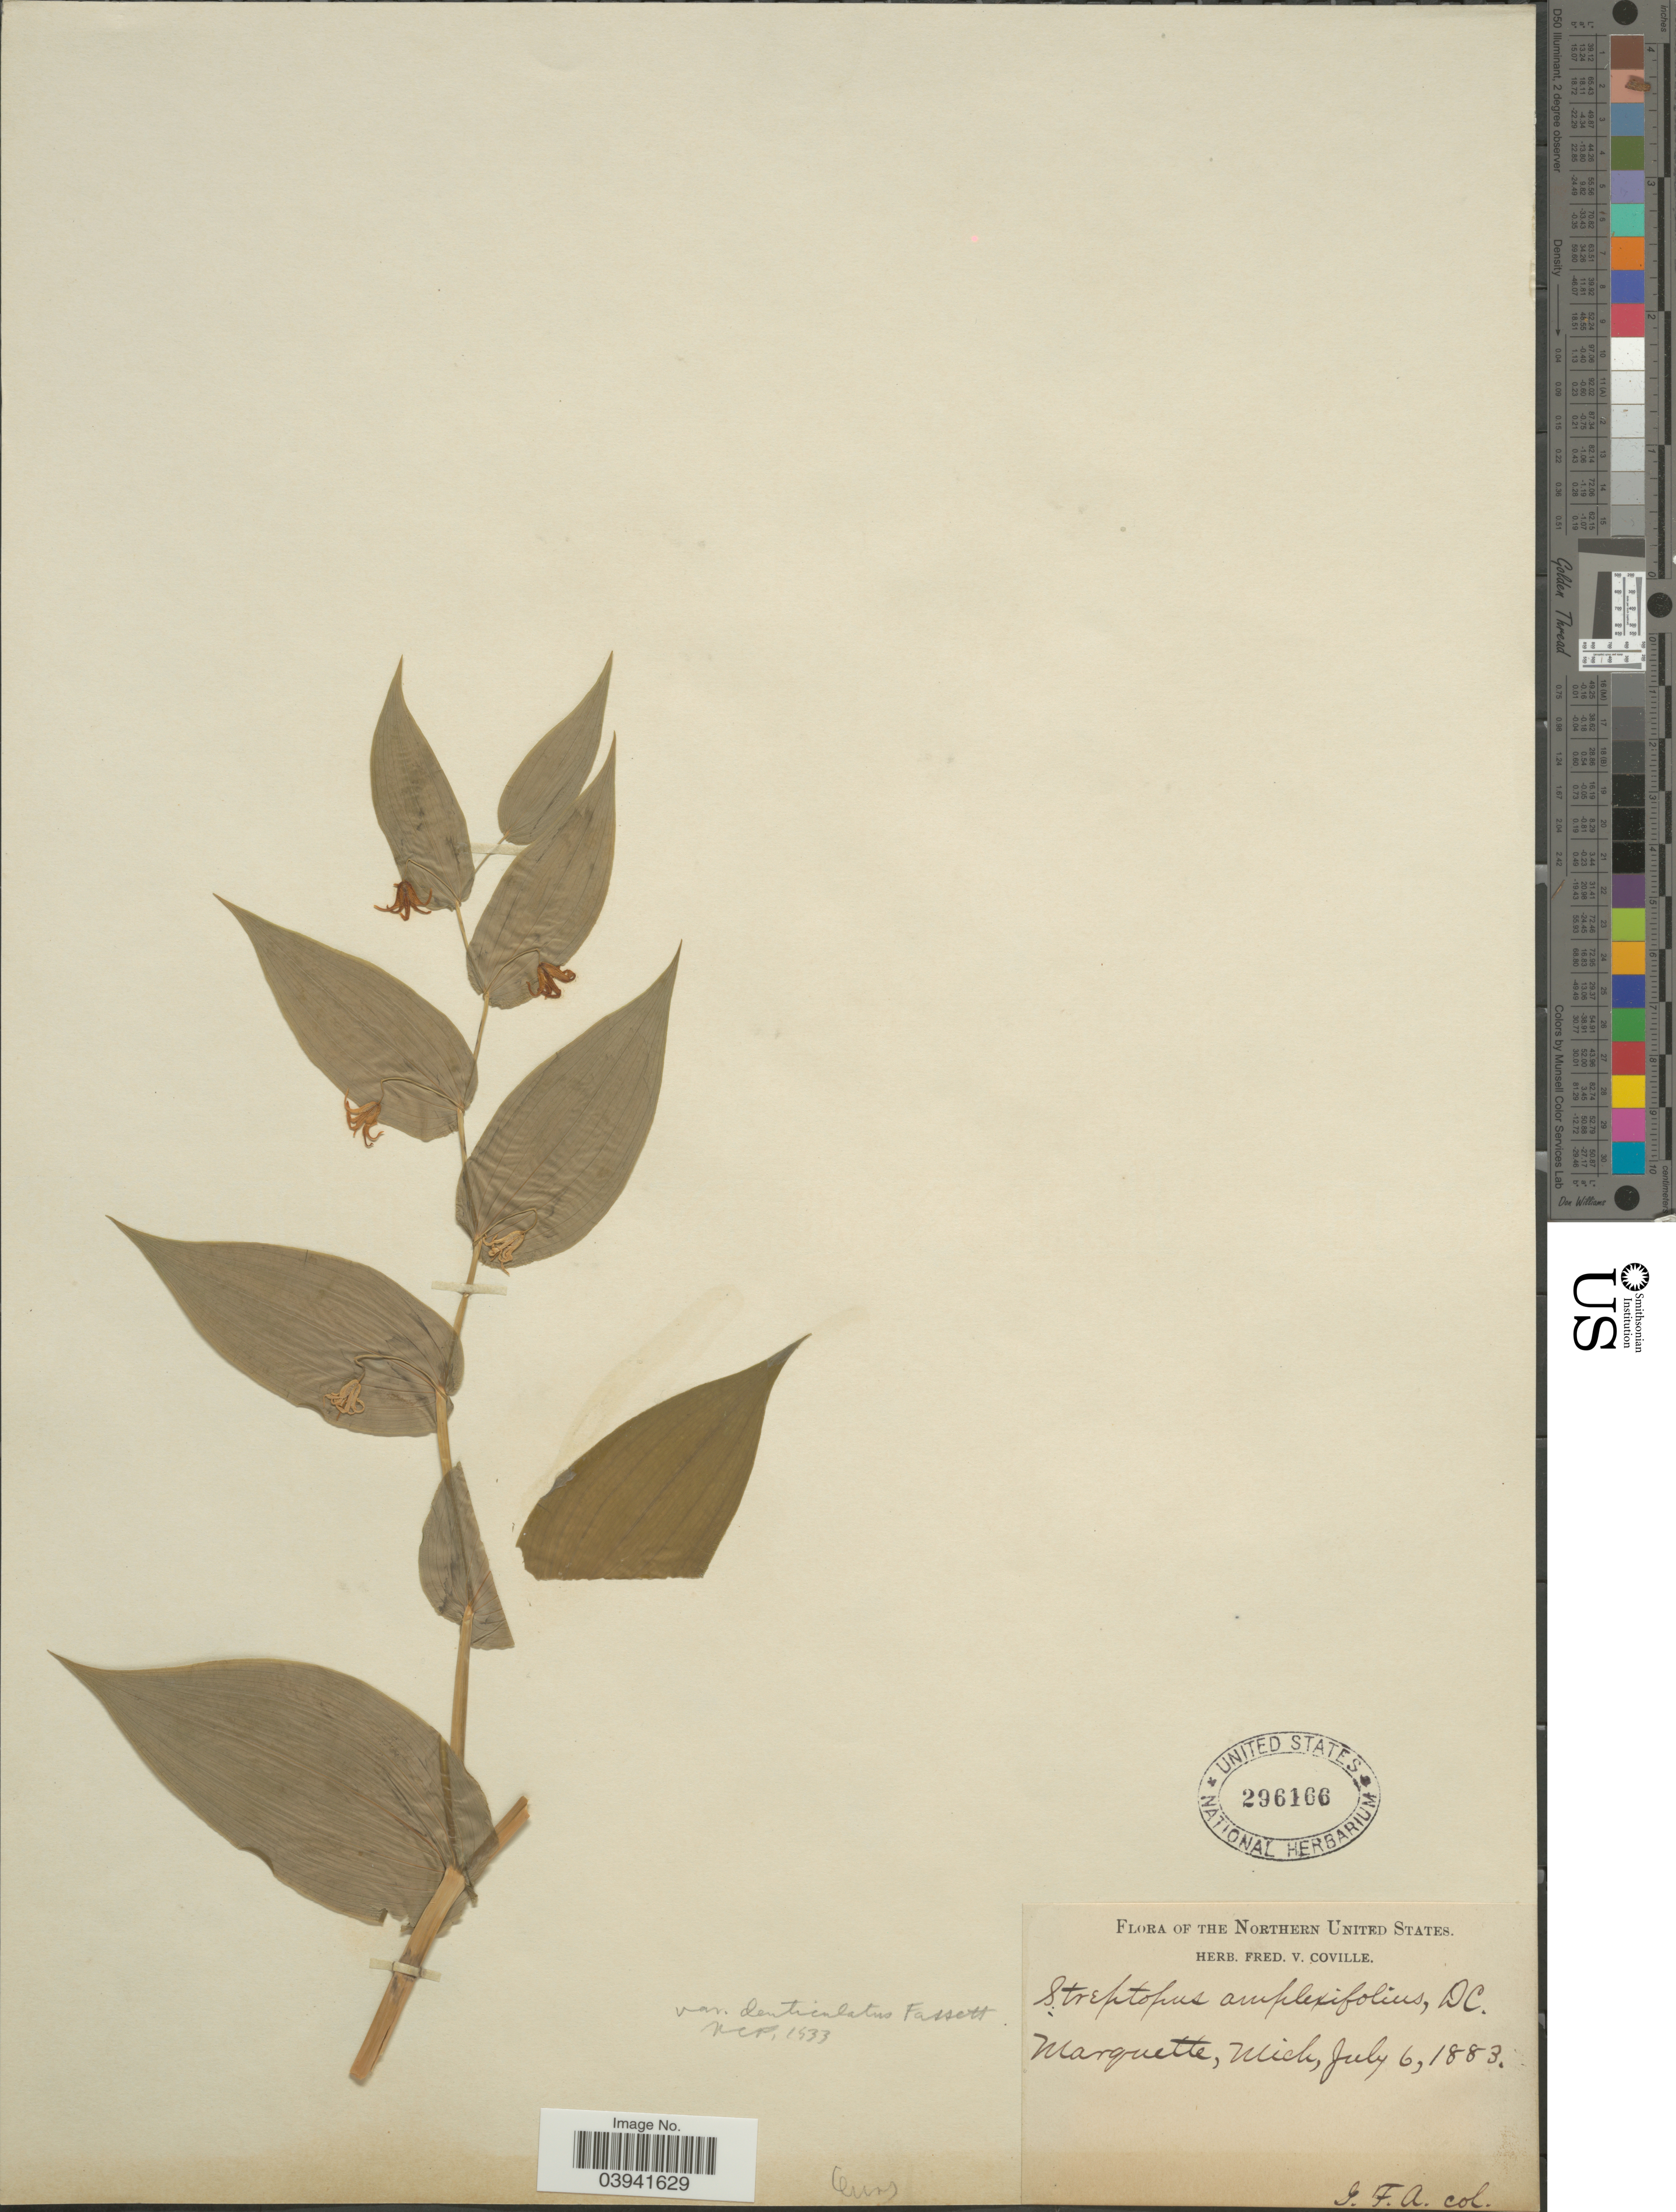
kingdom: Plantae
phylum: Tracheophyta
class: Liliopsida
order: Liliales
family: Liliaceae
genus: Streptopus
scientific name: Streptopus amplexifolius var. denticulatus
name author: Fassett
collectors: I. F. A.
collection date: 1883-07-06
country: United States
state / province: Michigan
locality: The Northern United States. Marquette.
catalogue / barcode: US 296166